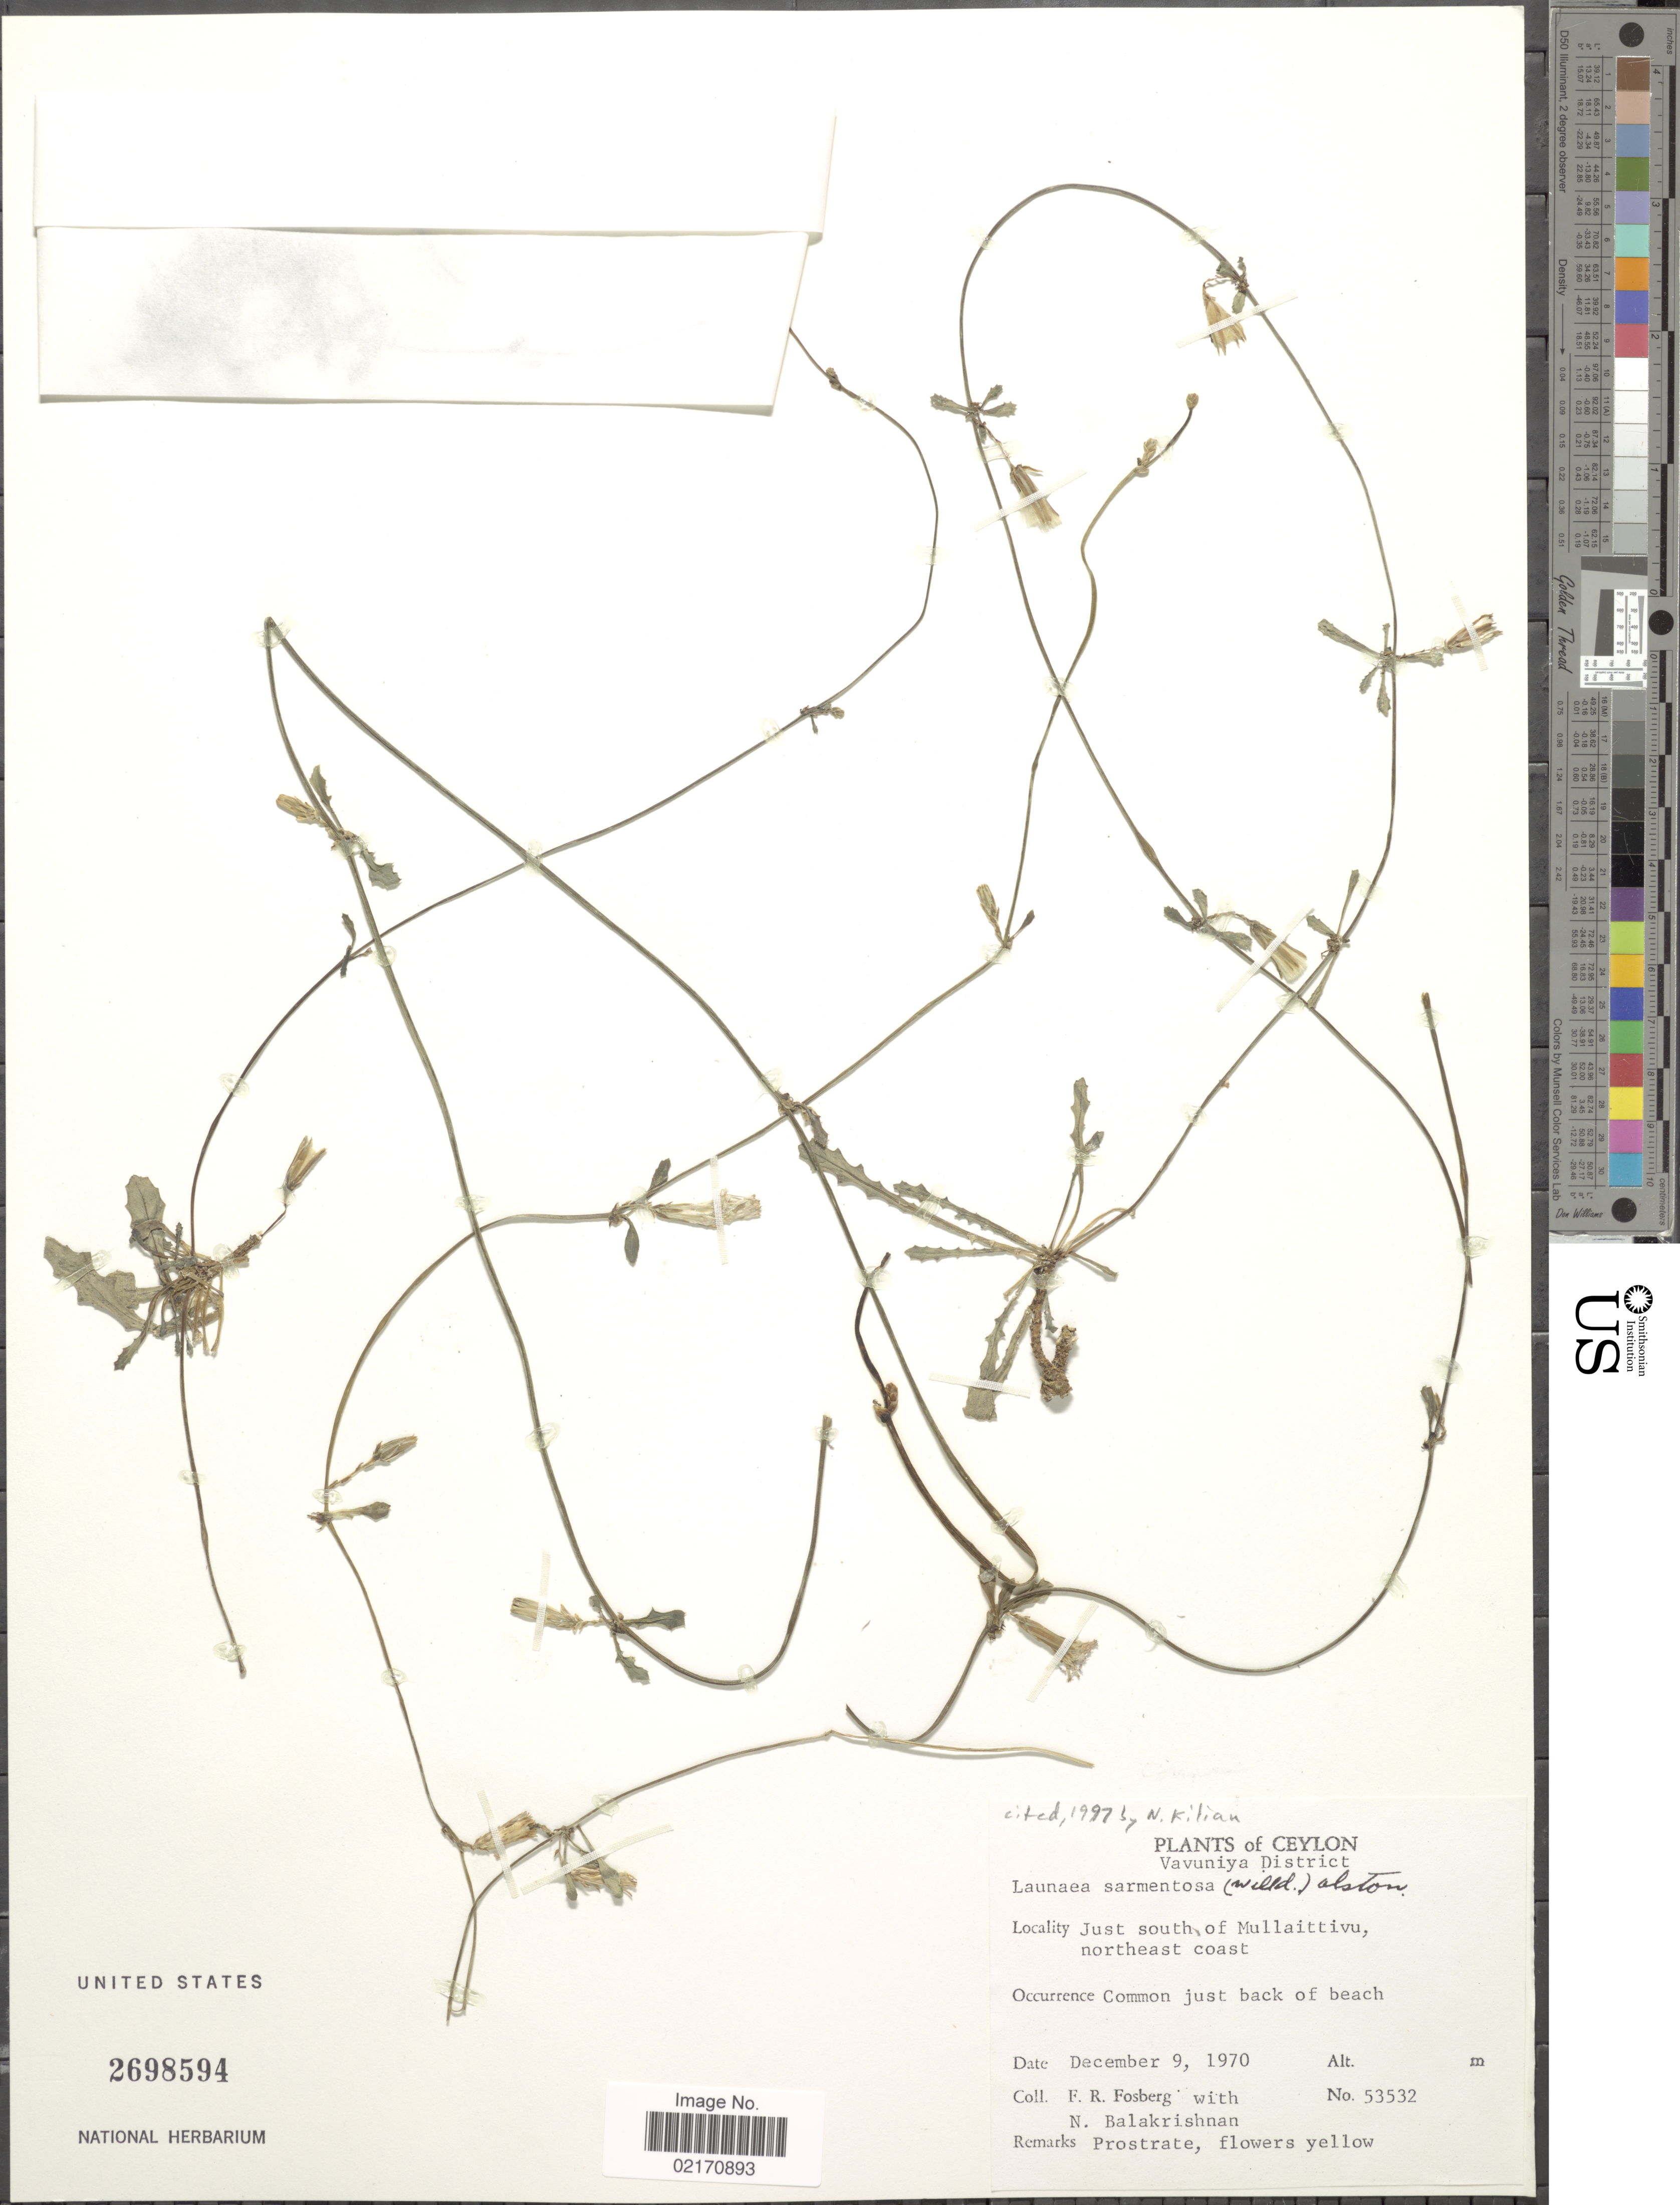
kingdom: Plantae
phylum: Tracheophyta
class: Magnoliopsida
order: Asterales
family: Asteraceae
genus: Launaea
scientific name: Launaea sarmentosa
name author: (Willd.) Kuntze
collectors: F. R. Fosberg & N. Balakrishnan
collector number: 53532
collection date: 1970-12-09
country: Sri Lanka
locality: Ceylon, Vavuniya District, just south of Mullaittivu, northeast coast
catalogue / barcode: US 2698594